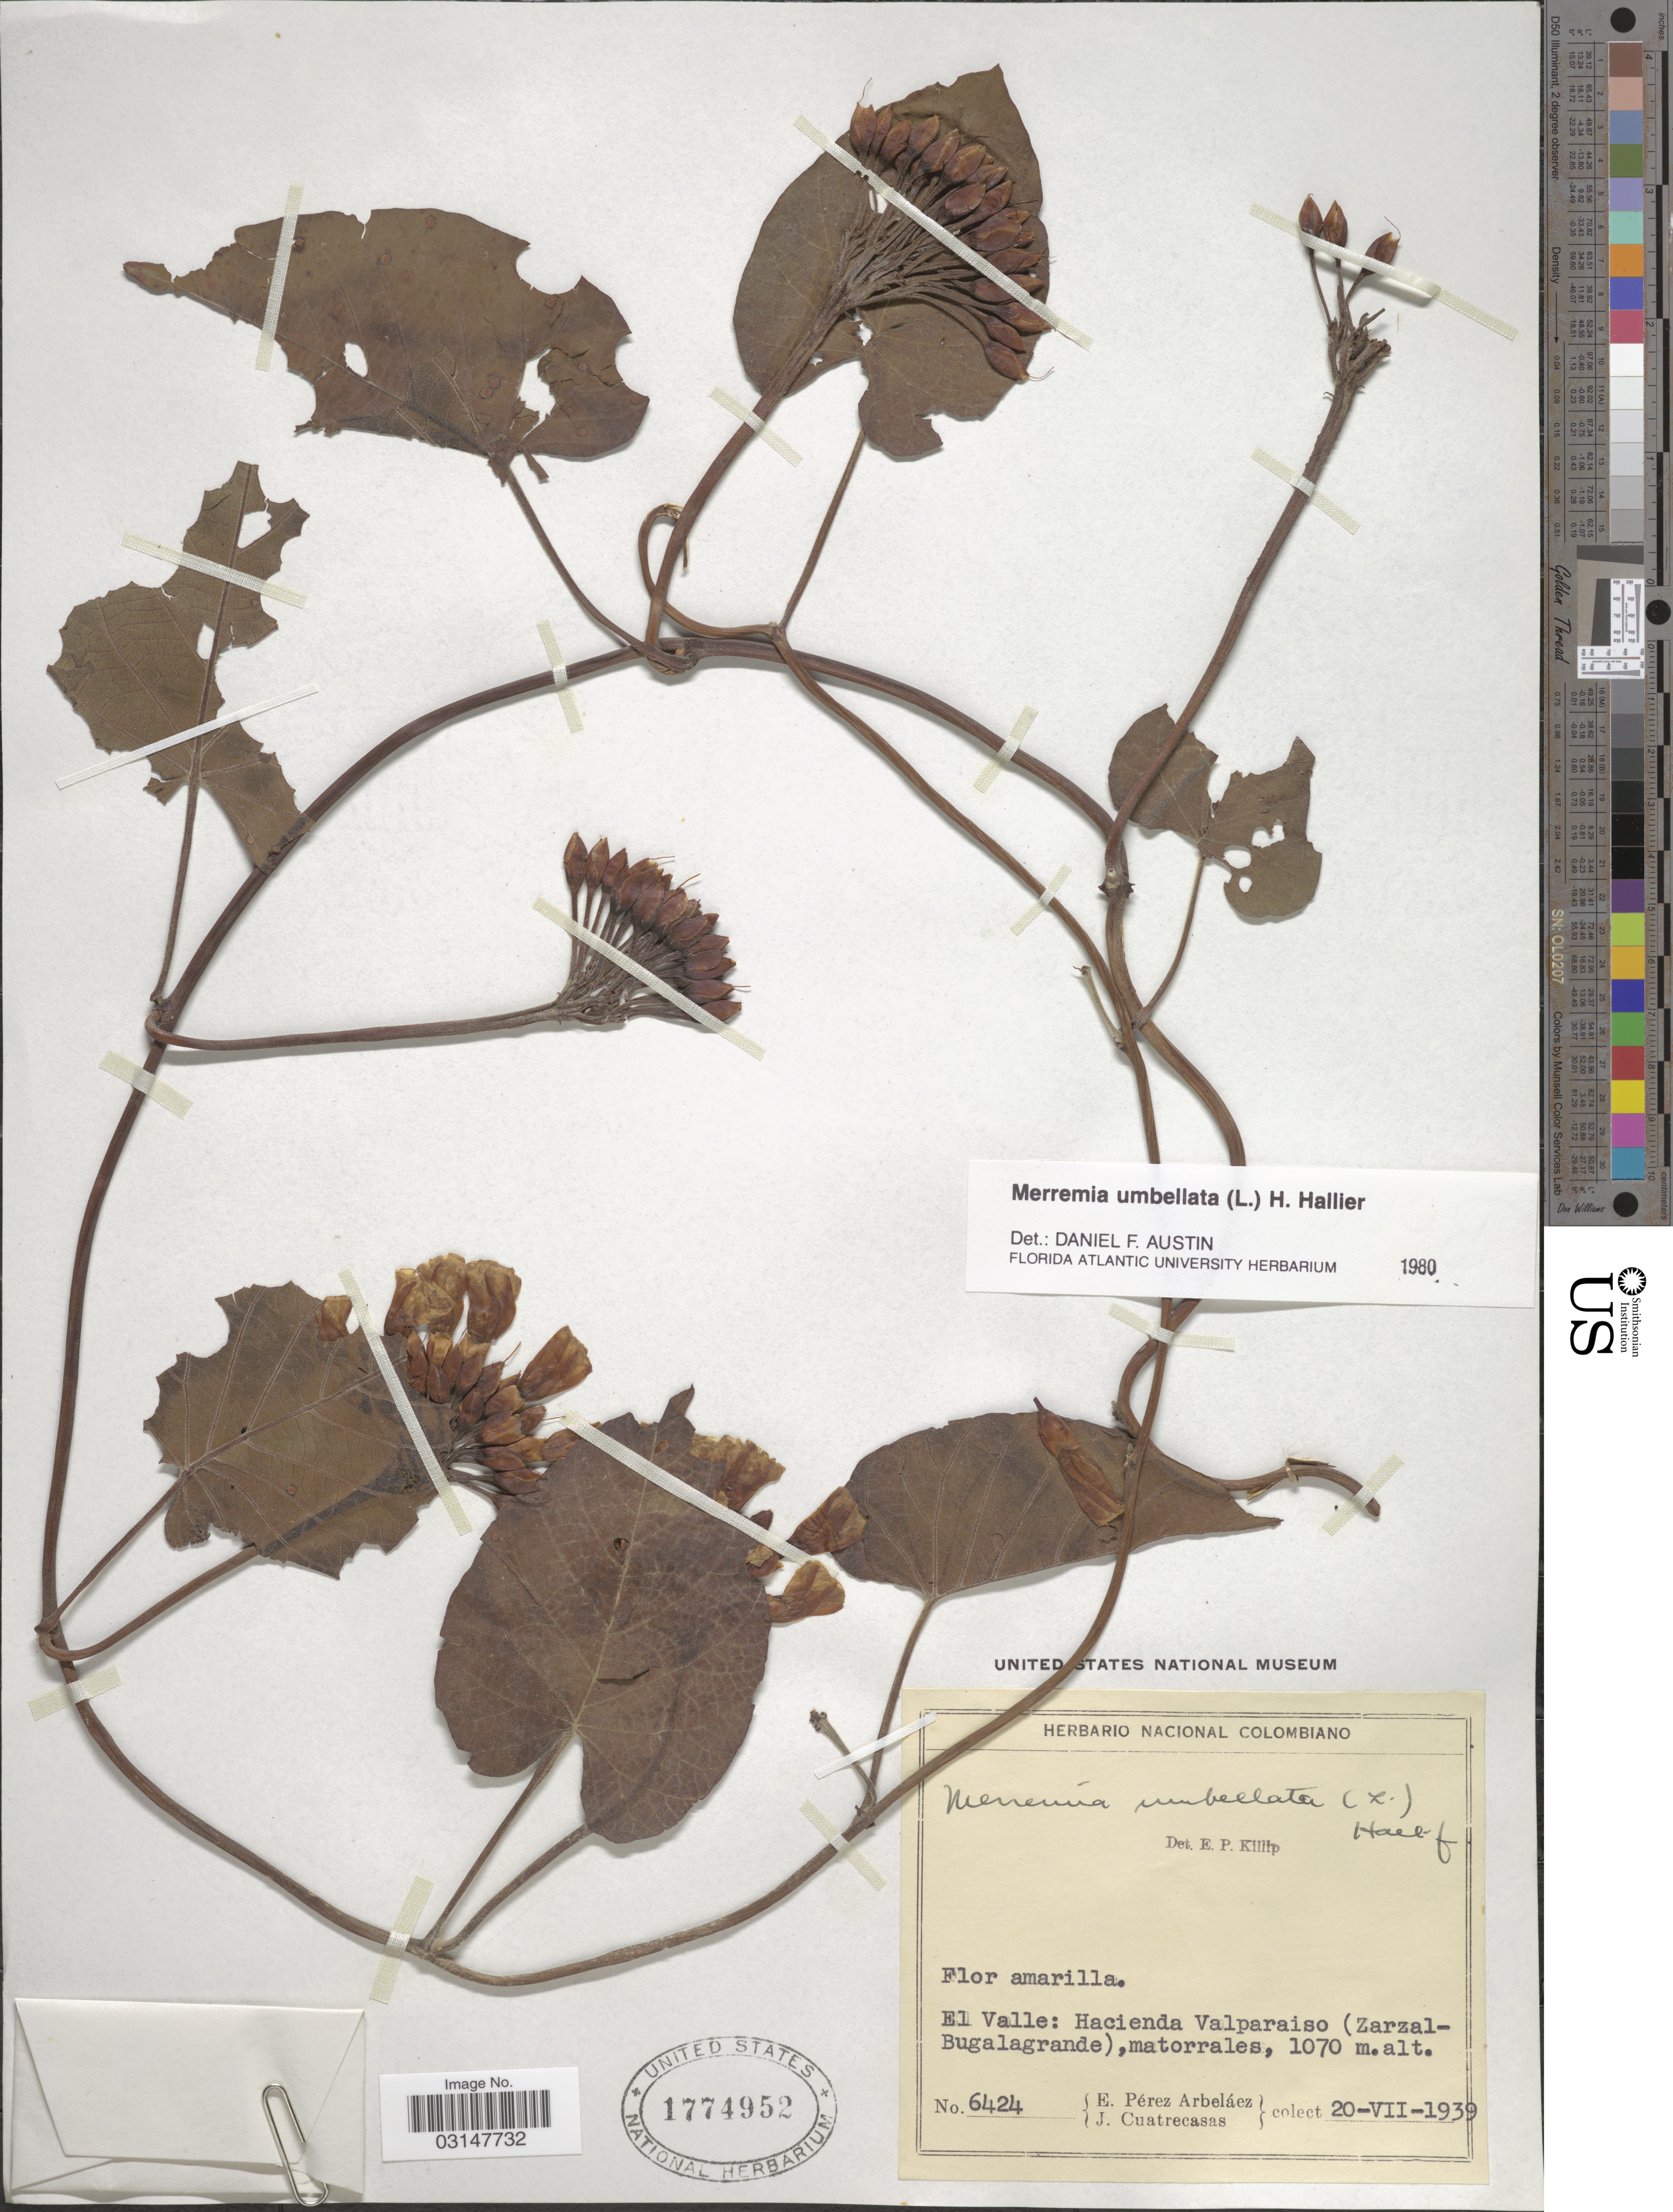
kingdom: Plantae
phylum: Tracheophyta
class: Magnoliopsida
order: Solanales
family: Convolvulaceae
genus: Camonea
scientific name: Camonea umbellata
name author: (L.) A. R. Simões & Staples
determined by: Strong, Mark T., (BOT), Smithsonian Institution - National Museum of Natural History (UNITED STATES)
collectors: E. Pérez Arbeláez & J. Cuatrecasas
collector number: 6424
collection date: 1939-07-20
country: Colombia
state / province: Valle del Cauca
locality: El Valle: Hacienda Valparaiso (Zarzal-Bugalagrande).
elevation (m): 1070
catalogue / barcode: US 1774952